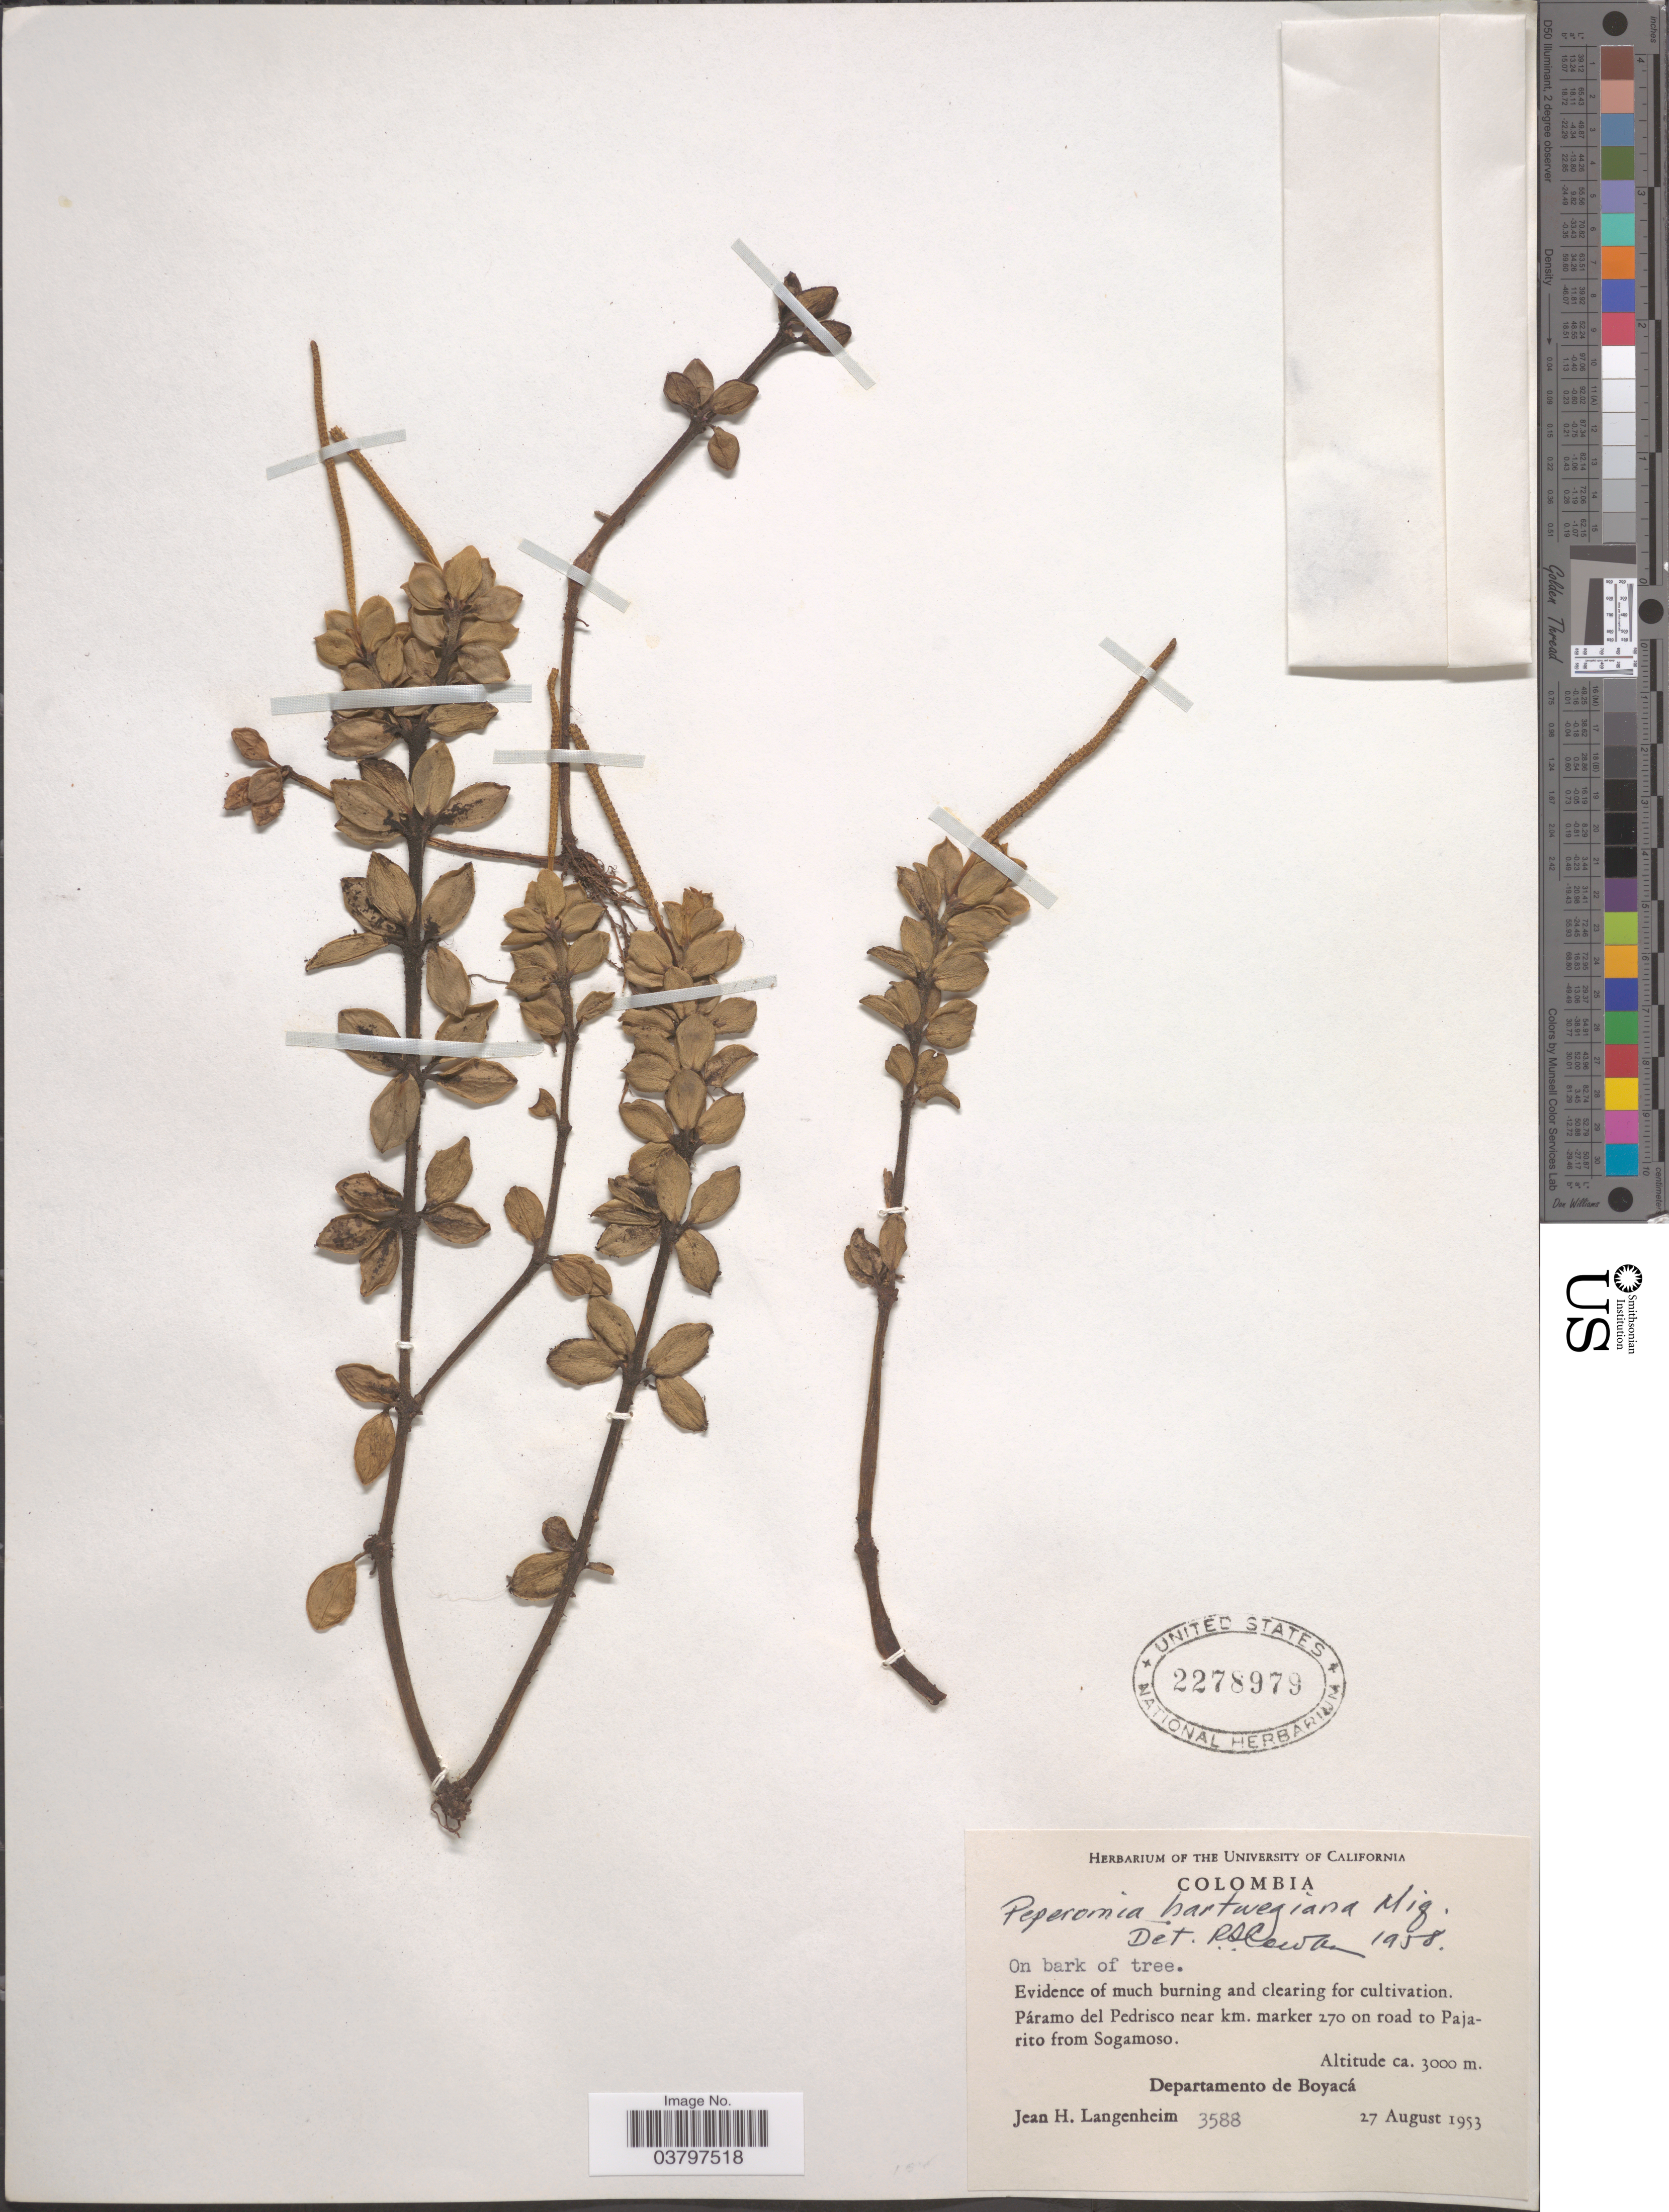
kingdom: Plantae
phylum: Tracheophyta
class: Magnoliopsida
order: Piperales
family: Piperaceae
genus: Peperomia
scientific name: Peperomia hartwegiana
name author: Miq.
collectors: J. H. Langenheim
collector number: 3588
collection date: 1953-08-27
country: Colombia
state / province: Boyacá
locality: Páramo del Pedrisco near km. marker 270 on road to Pajarito from Sogamoso. Departamento de Boyacá.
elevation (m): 3000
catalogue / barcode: US 2278979